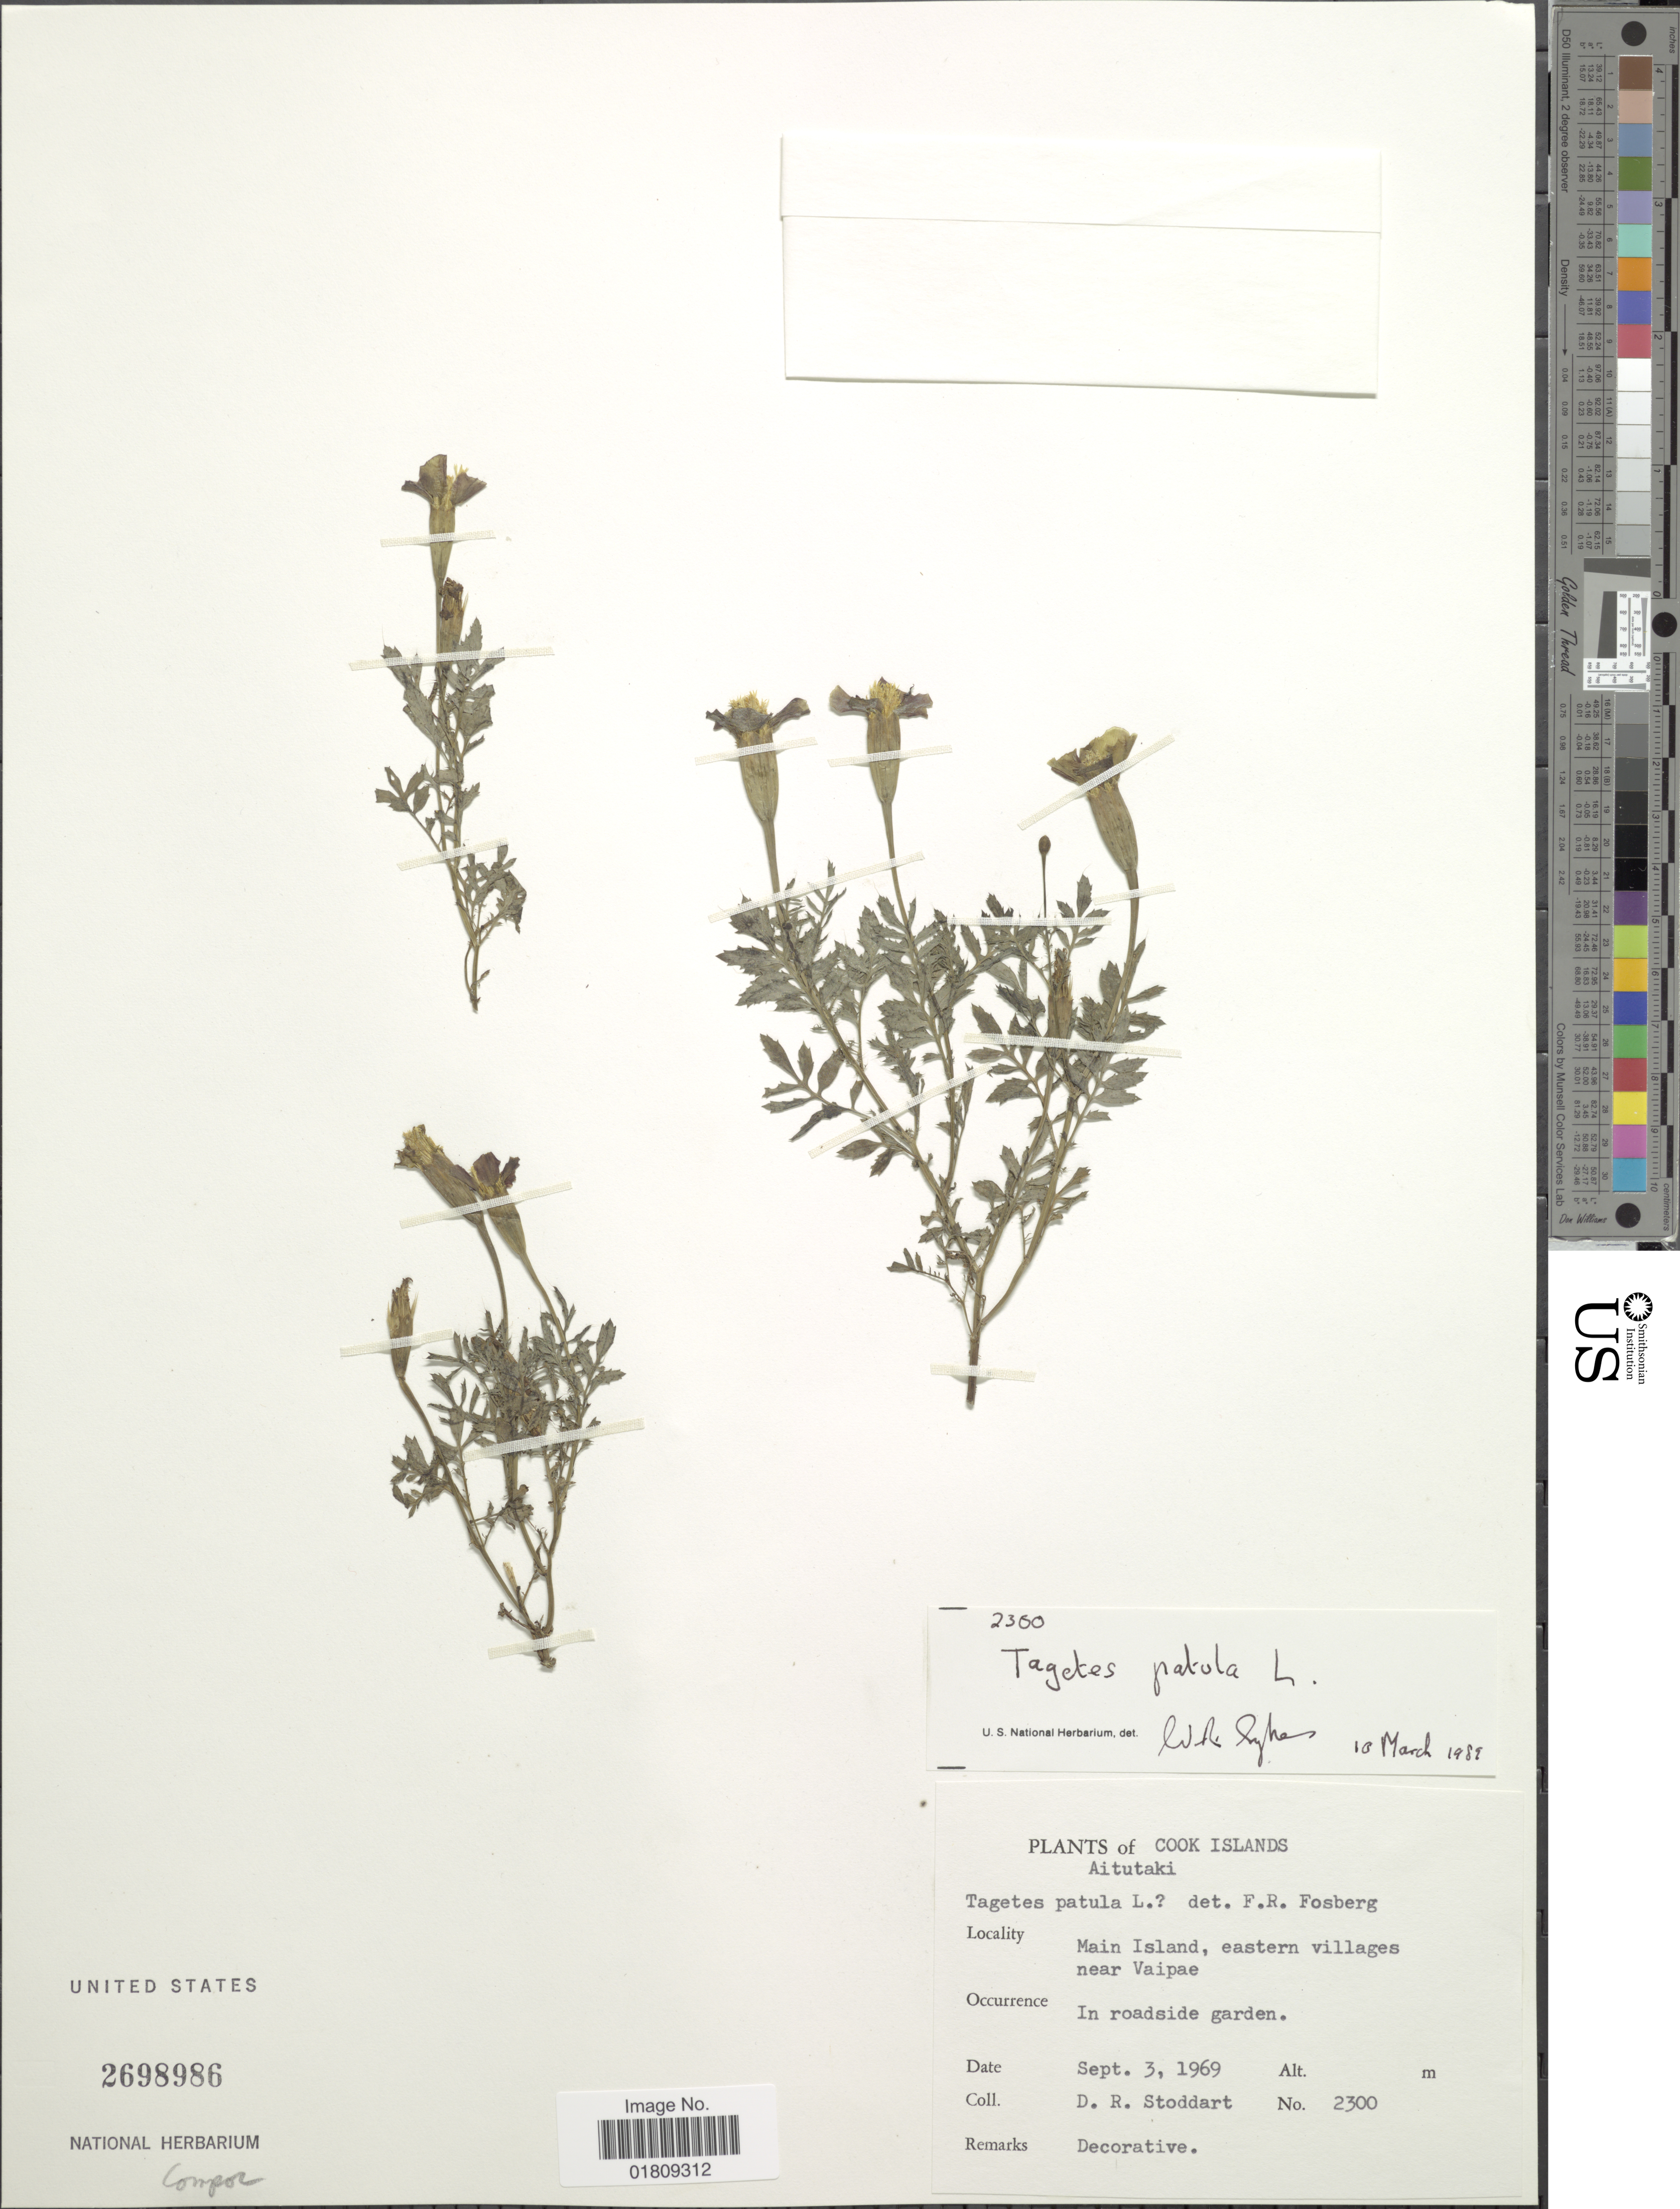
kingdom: Plantae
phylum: Tracheophyta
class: Magnoliopsida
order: Asterales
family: Asteraceae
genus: Tagetes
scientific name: Tagetes erecta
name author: L.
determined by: Wagner, W. L., (BOT), Smithsonian Institution - National Museum of Natural History (UNITED STATES)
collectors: D. R. Stoddart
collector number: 2300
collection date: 1969-09-03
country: Cook Islands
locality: Aitutaki, Main Island, eastern villages near Vaipae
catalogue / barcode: US 2698986